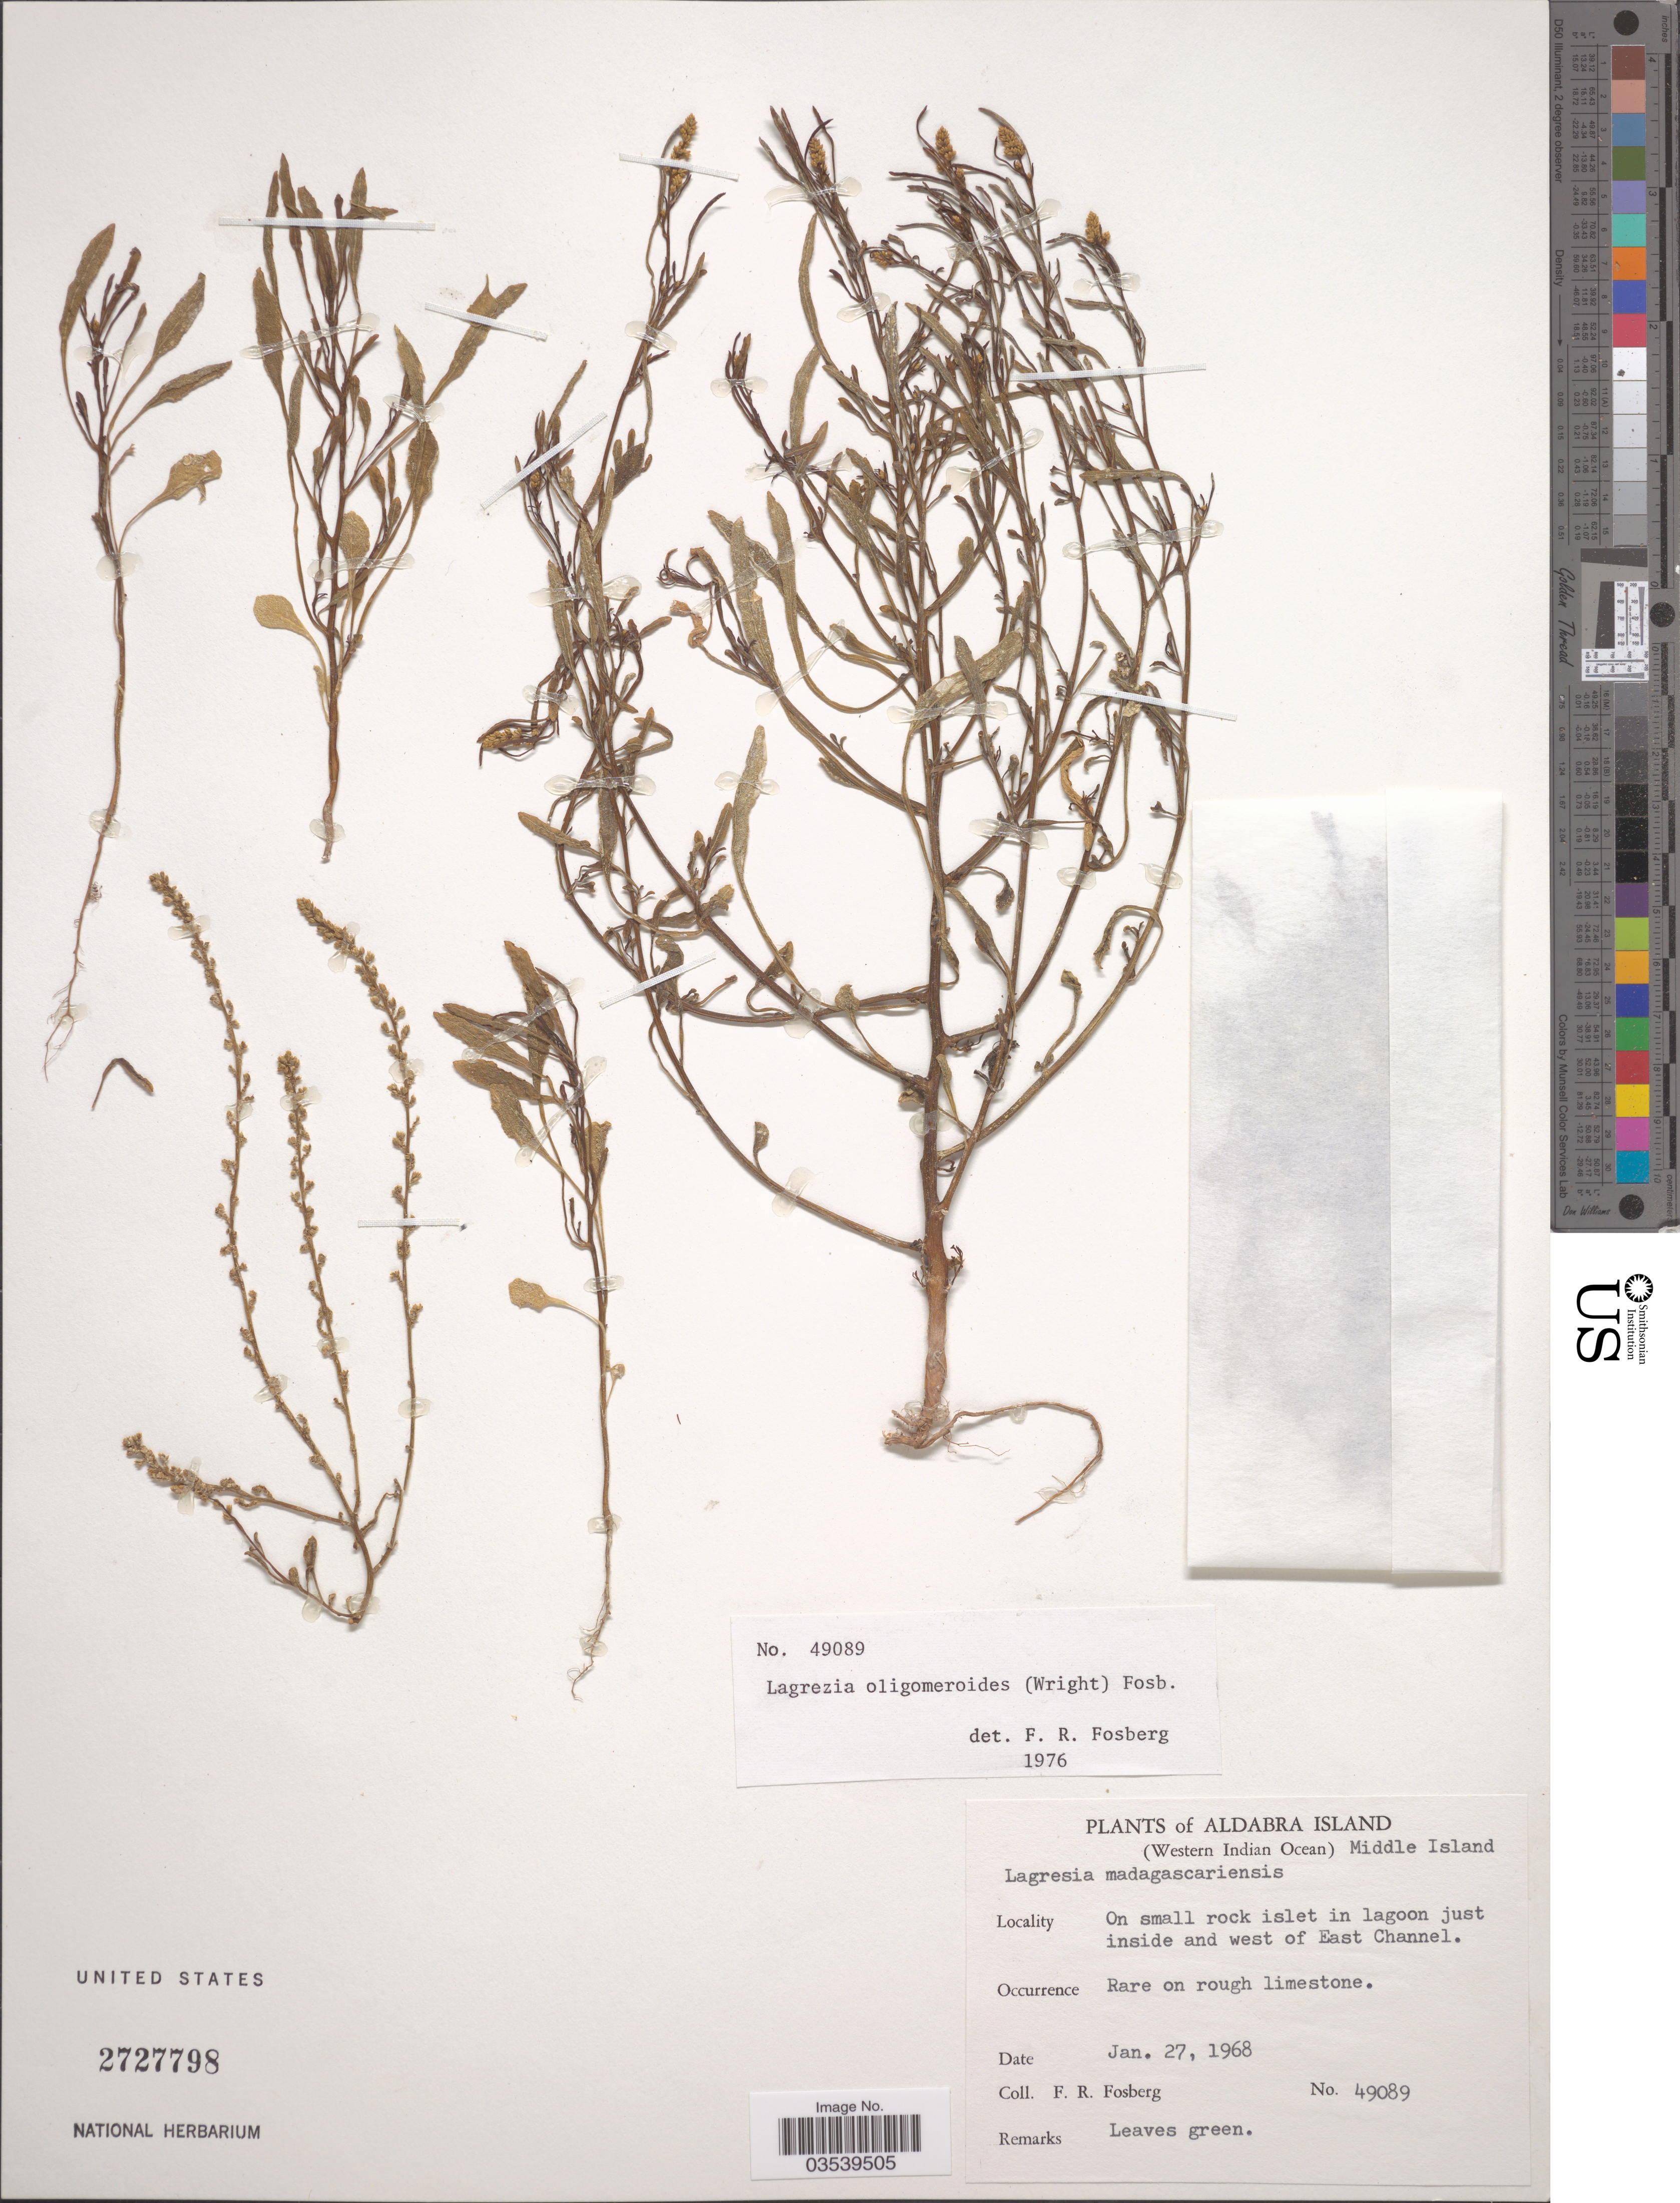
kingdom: Plantae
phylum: Tracheophyta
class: Magnoliopsida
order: Caryophyllales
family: Amaranthaceae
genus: Lagrezia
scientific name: Lagrezia oligomeroides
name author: (C.H. Wright) Fosberg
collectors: F. R. Fosberg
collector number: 49089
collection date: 1968-01-27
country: Seychelles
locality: Aldabra Island (Western Indian Ocean) Middle Island. On small rock islet in lagoon just inside and west of East Channel.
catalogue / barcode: US 2727798